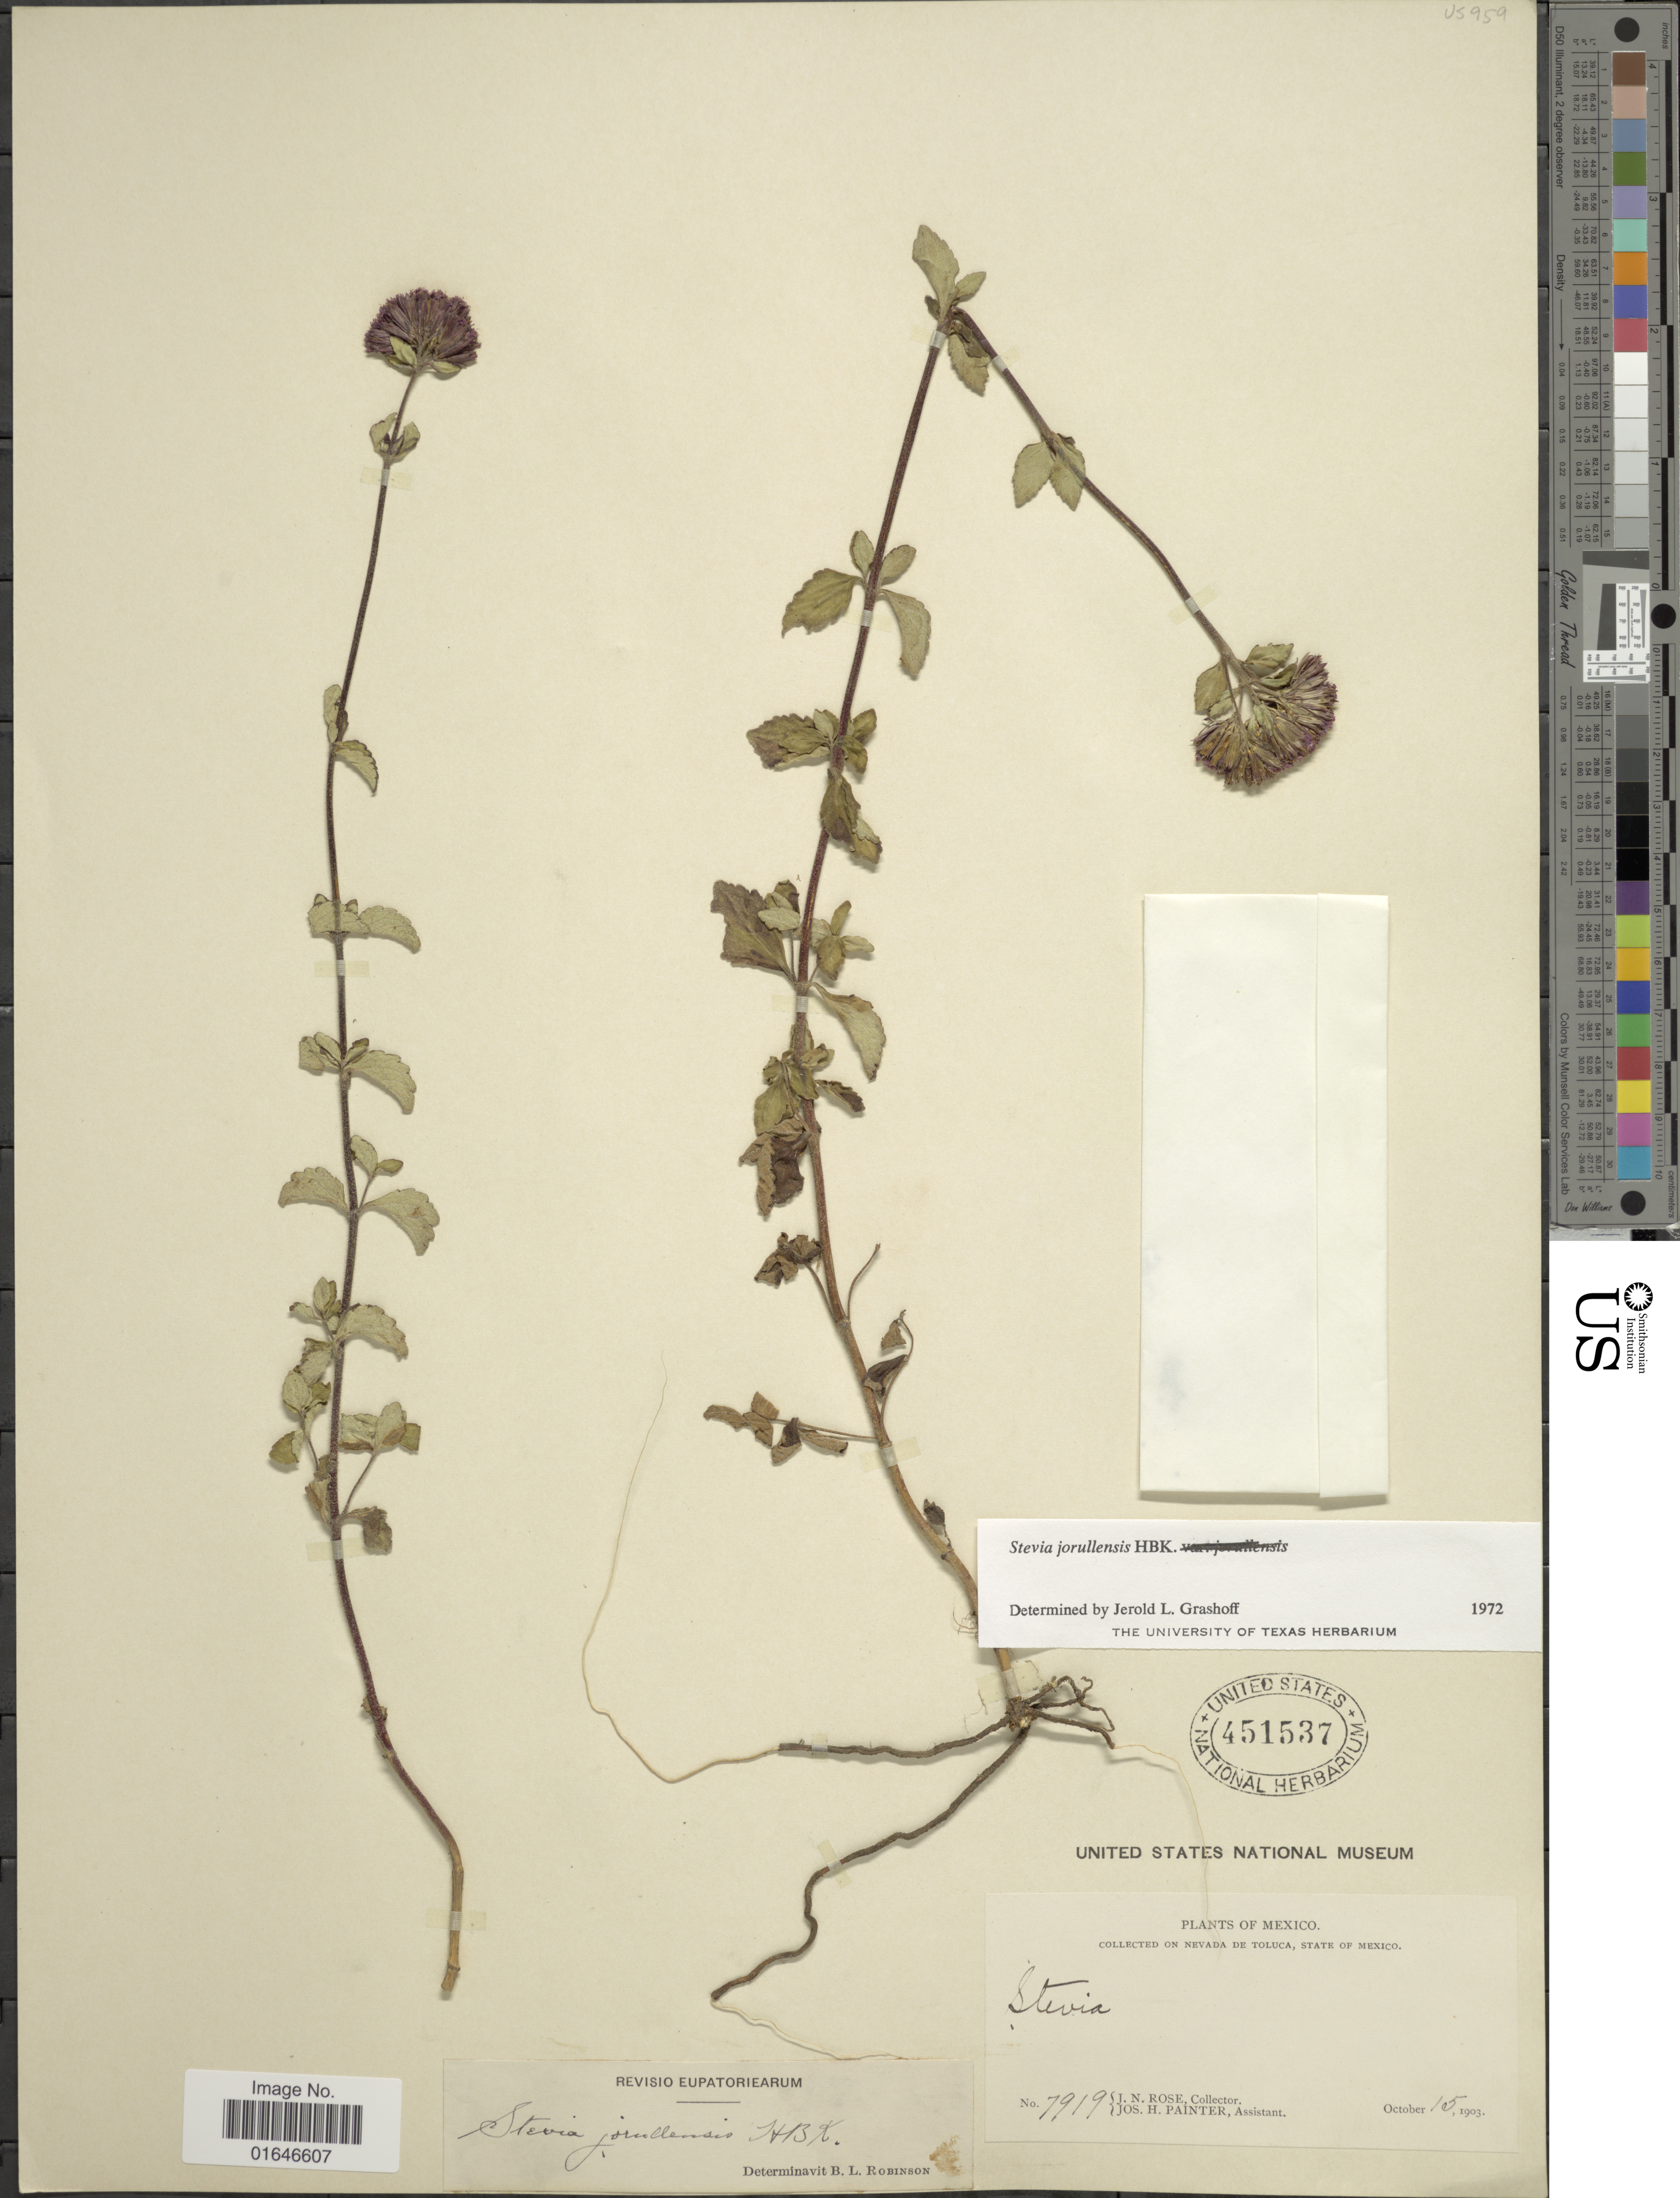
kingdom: Plantae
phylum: Tracheophyta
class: Magnoliopsida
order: Asterales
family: Asteraceae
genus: Stevia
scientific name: Stevia jorullensis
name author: Kunth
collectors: J. N. Rose & J. H. Painter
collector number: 7919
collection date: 1903-10-15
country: Mexico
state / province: México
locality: On Nevada de Toluca, State of Mexico.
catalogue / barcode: US 451537